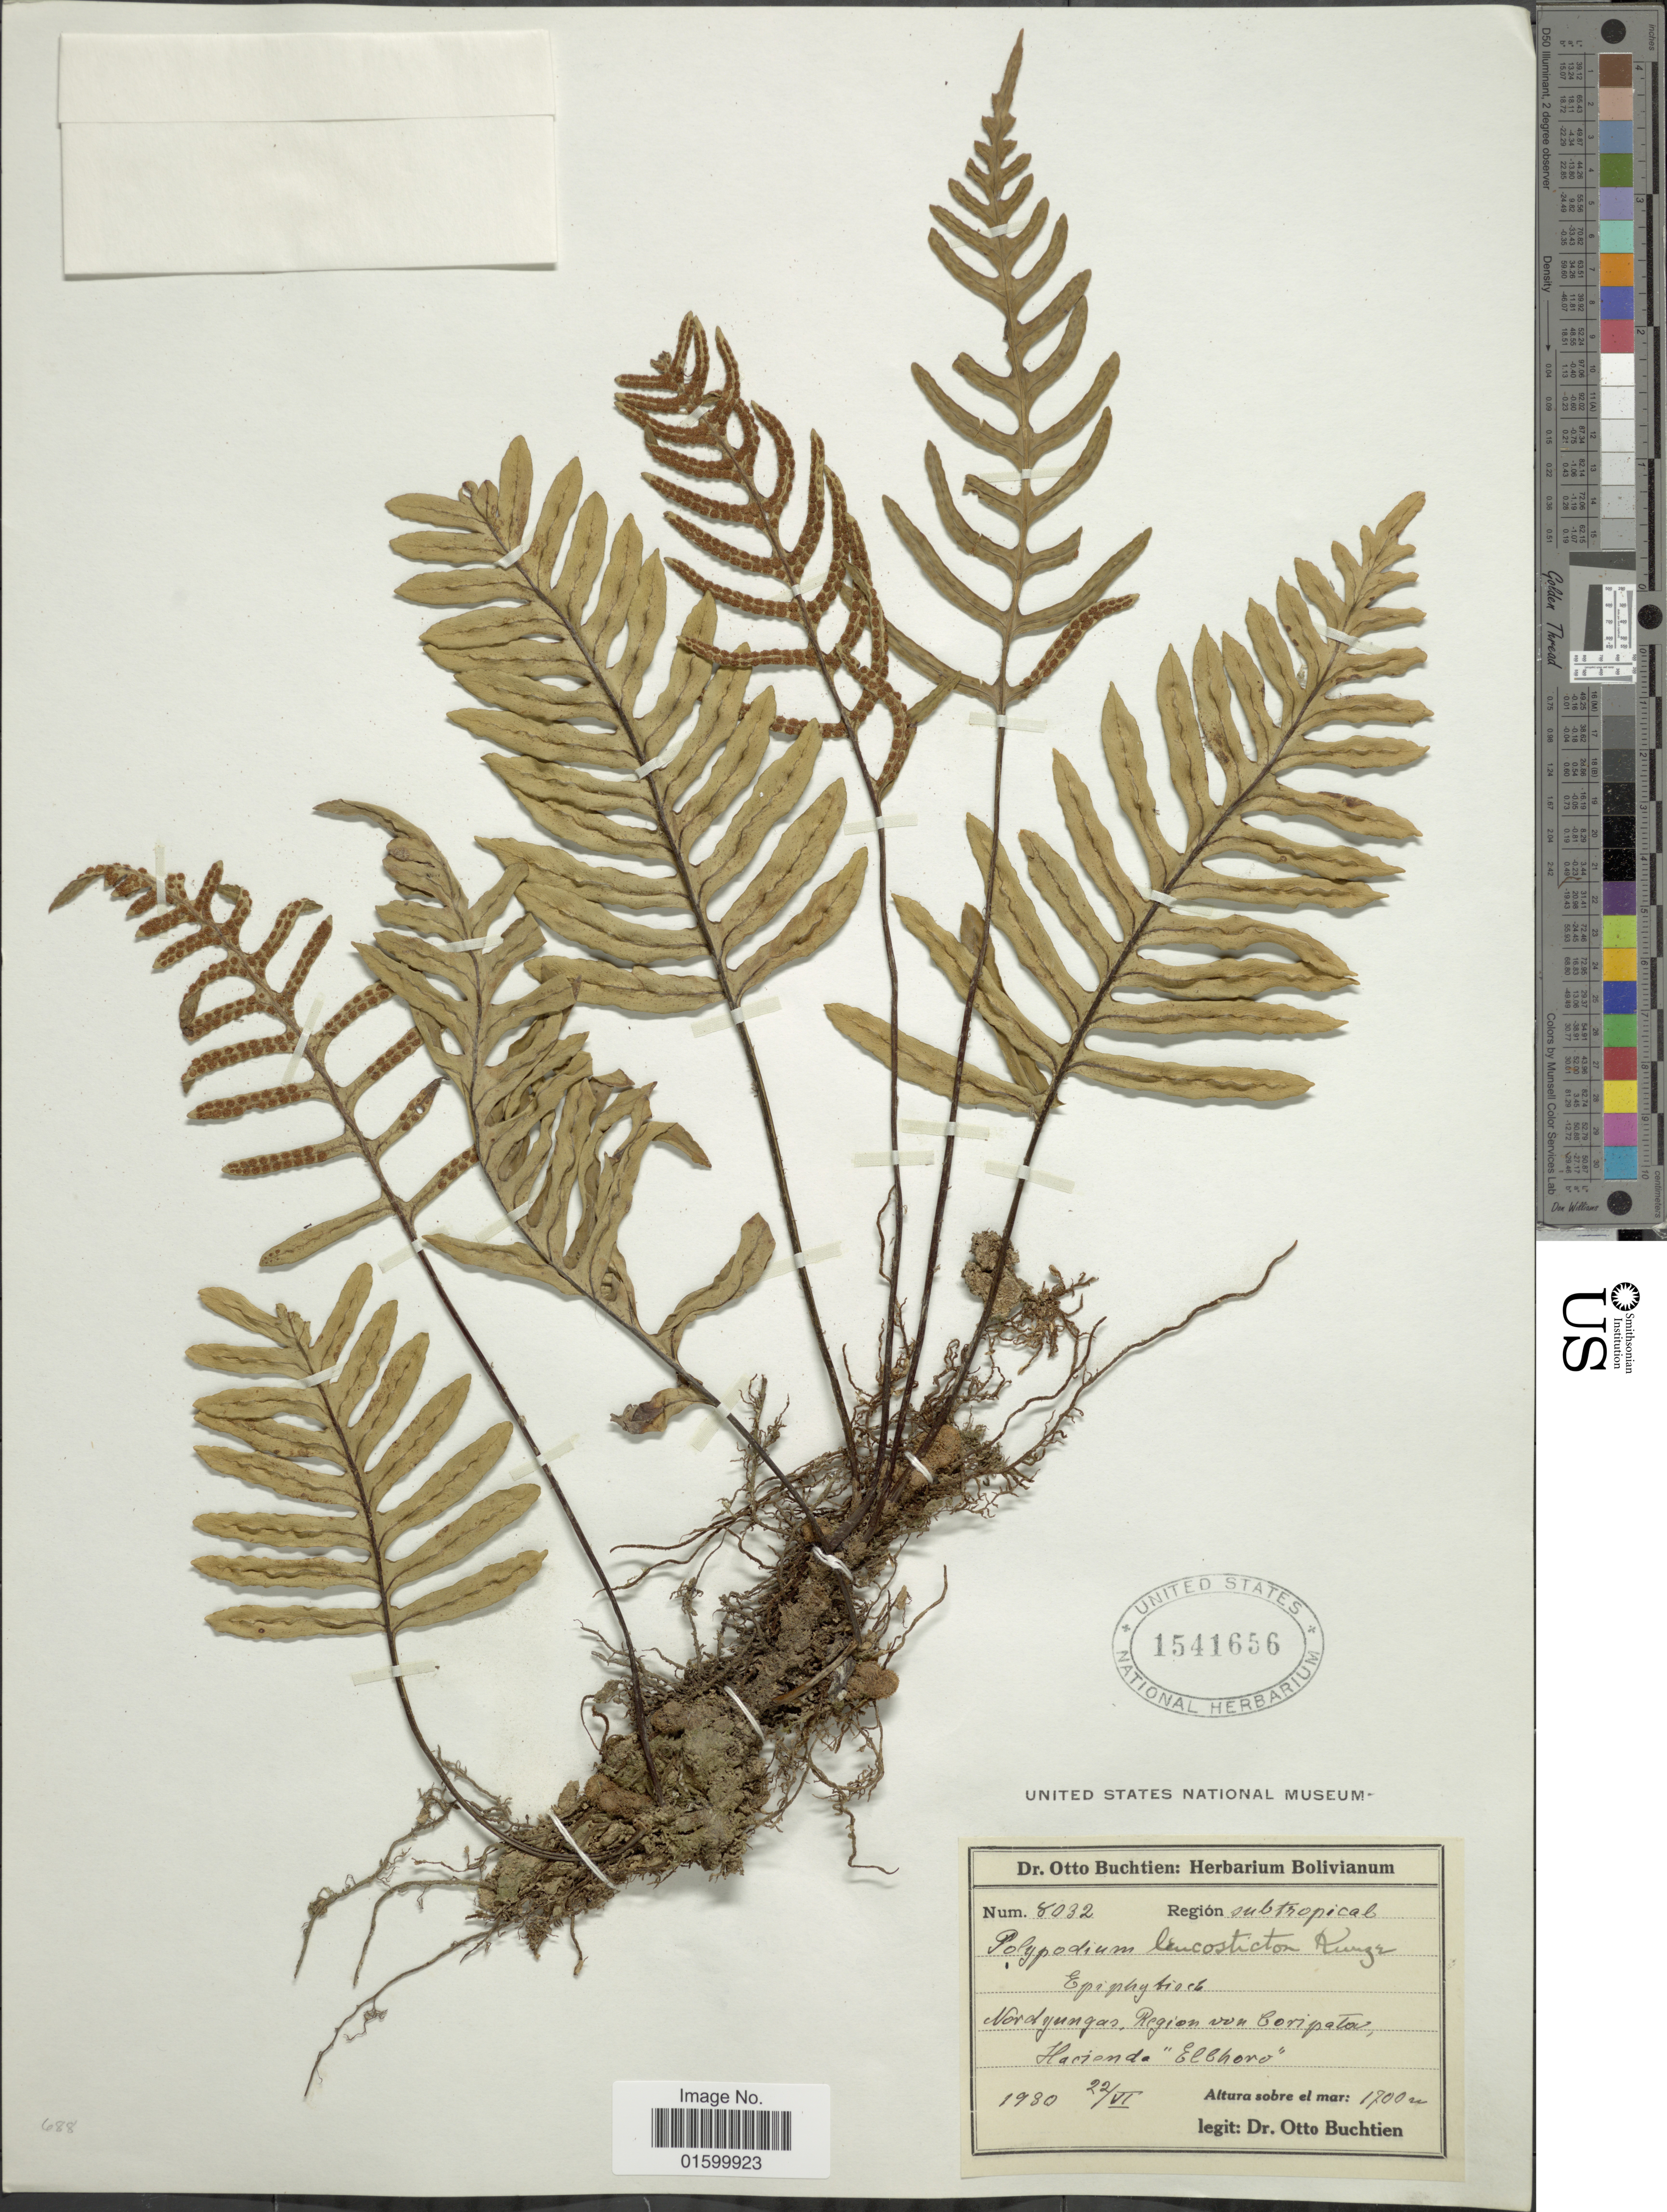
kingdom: Plantae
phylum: Tracheophyta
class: Polypodiopsida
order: Polypodiales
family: Polypodiaceae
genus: Pleopeltis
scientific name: Pleopeltis remota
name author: (Desv.) A.R. Sm.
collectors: O. Buchtien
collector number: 8032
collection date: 1930-06-22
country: Bolivia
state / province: La Paz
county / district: Nor Yungas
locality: Region von Coripata, Hacienda El Choro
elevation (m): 1700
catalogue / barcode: US 1541656